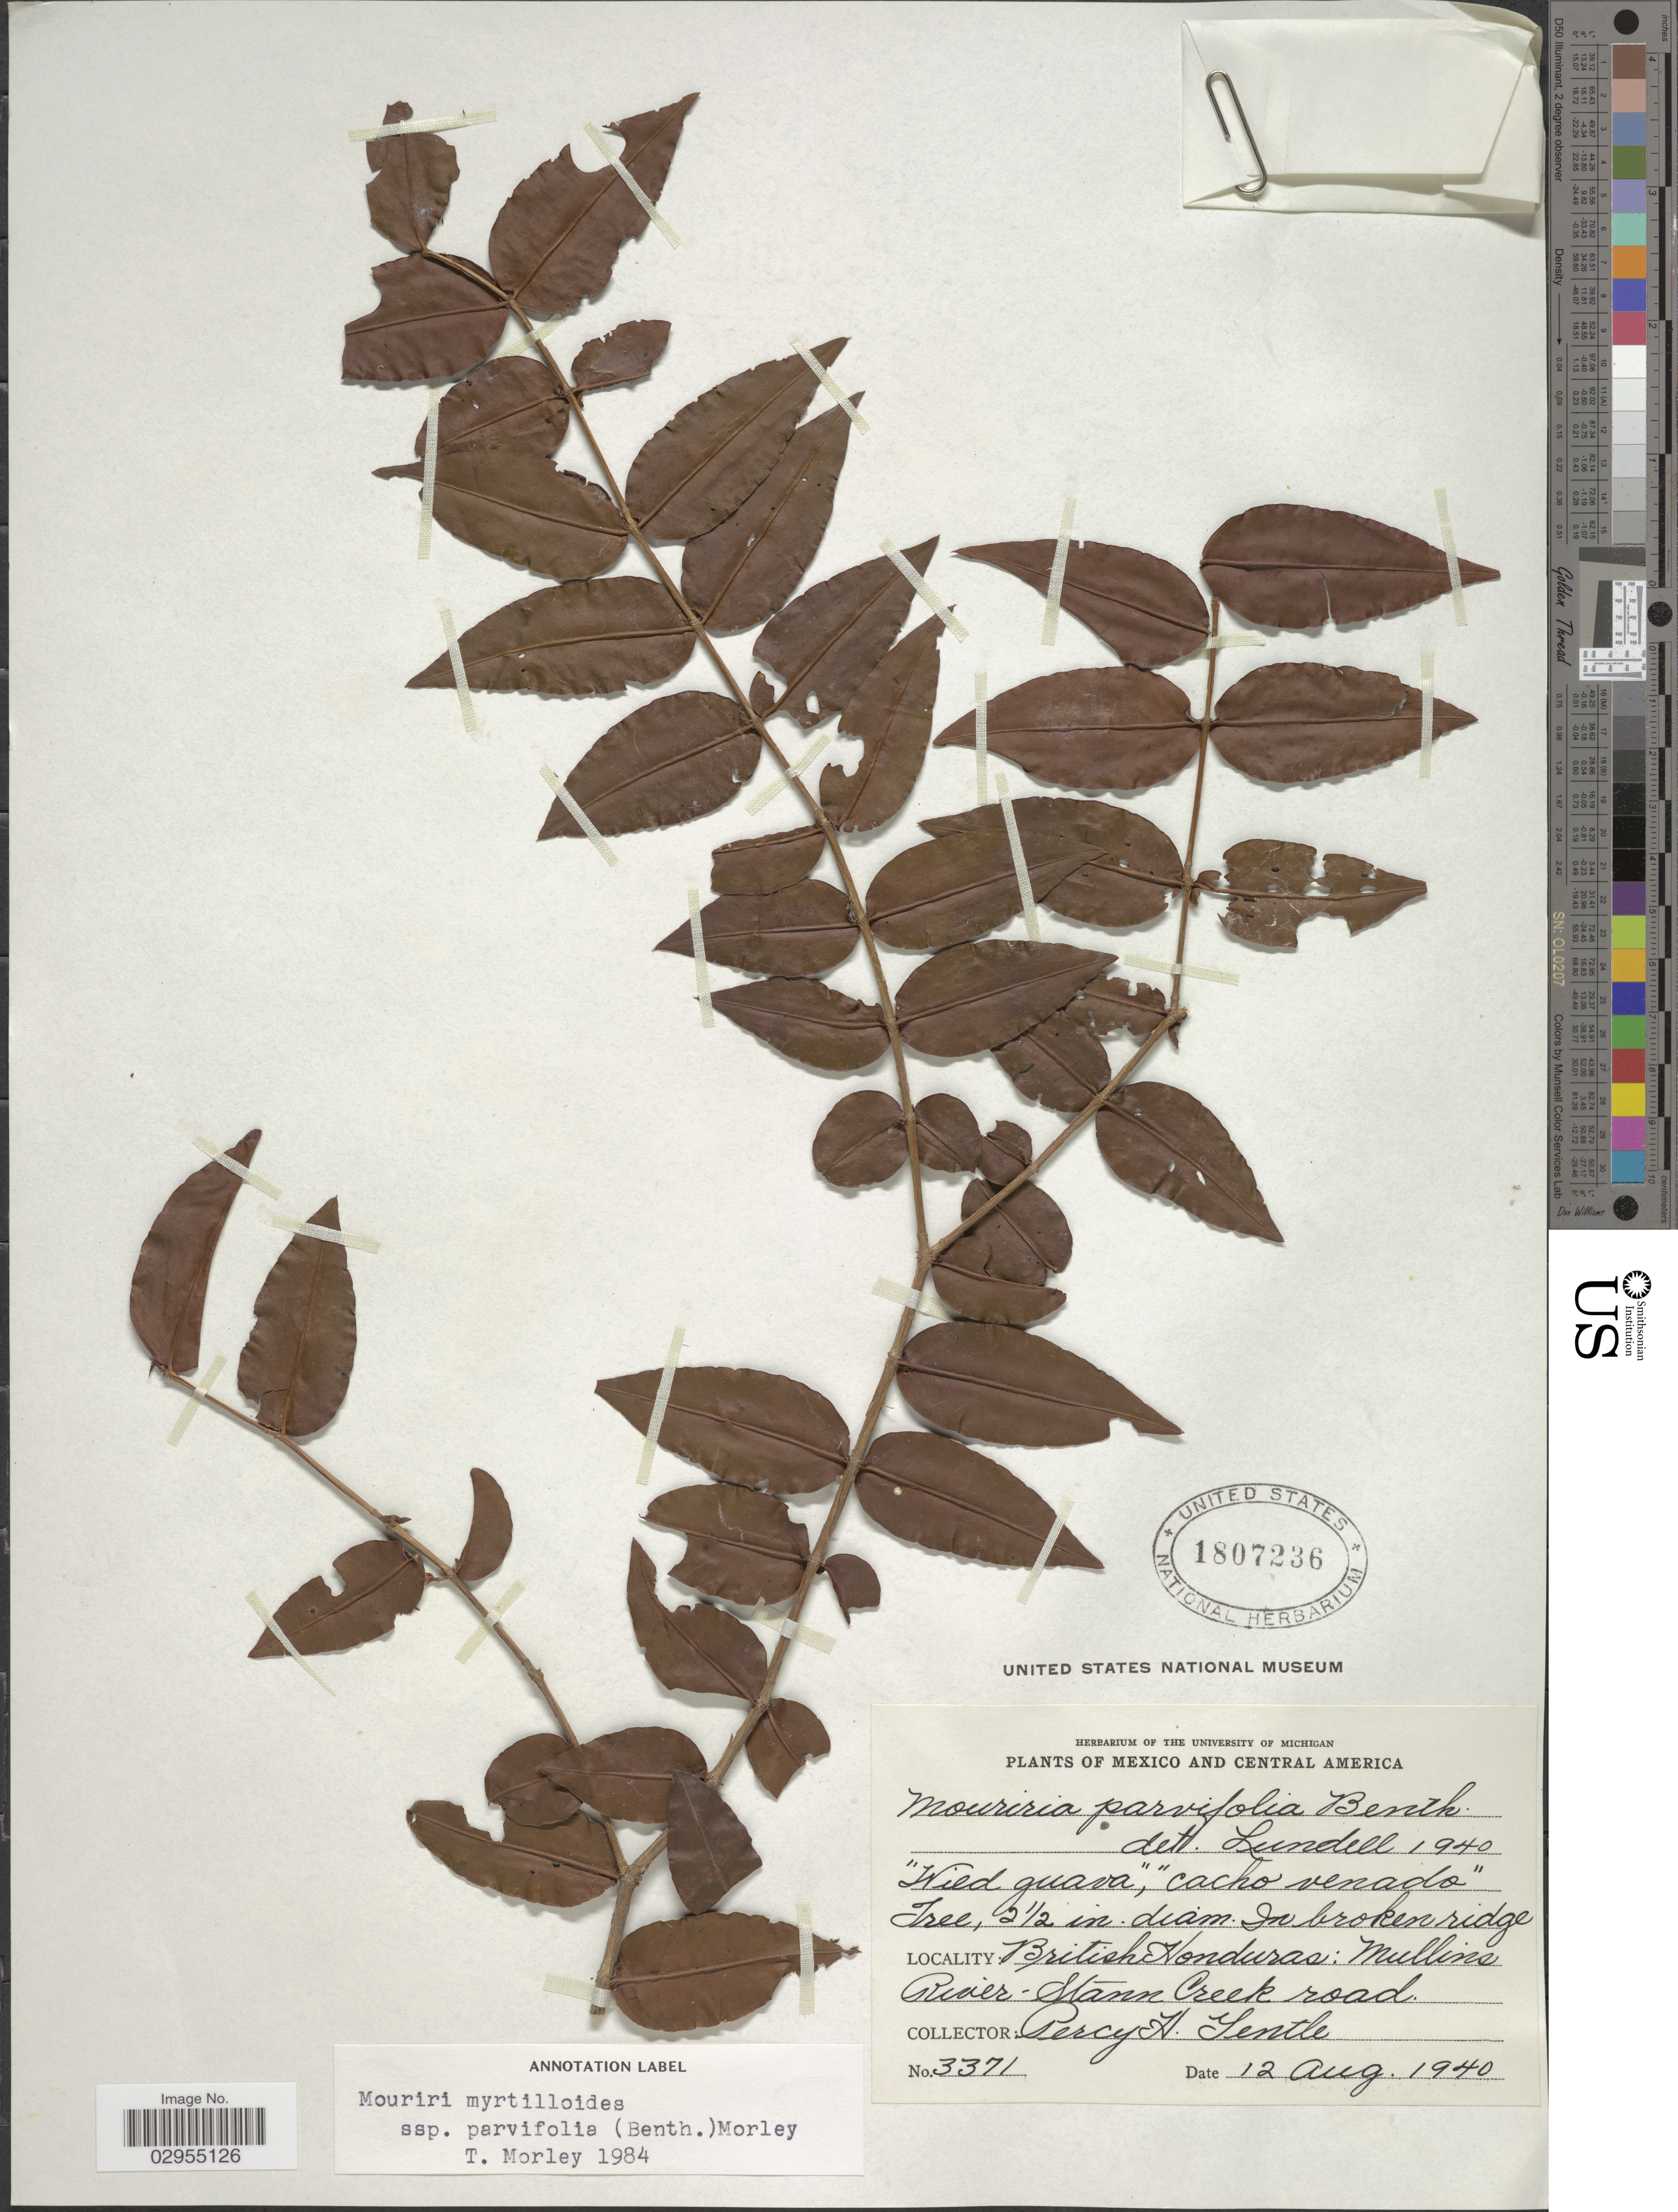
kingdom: Plantae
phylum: Tracheophyta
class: Magnoliopsida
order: Myrtales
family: Melastomataceae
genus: Mouriri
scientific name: Mouriri parvifolia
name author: Benth.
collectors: P. H. Gentle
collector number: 3371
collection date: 1940-08-12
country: Belize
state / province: Stann Creek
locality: British Honduras: Mullins River - Stann Creek road.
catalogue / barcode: US 1807236